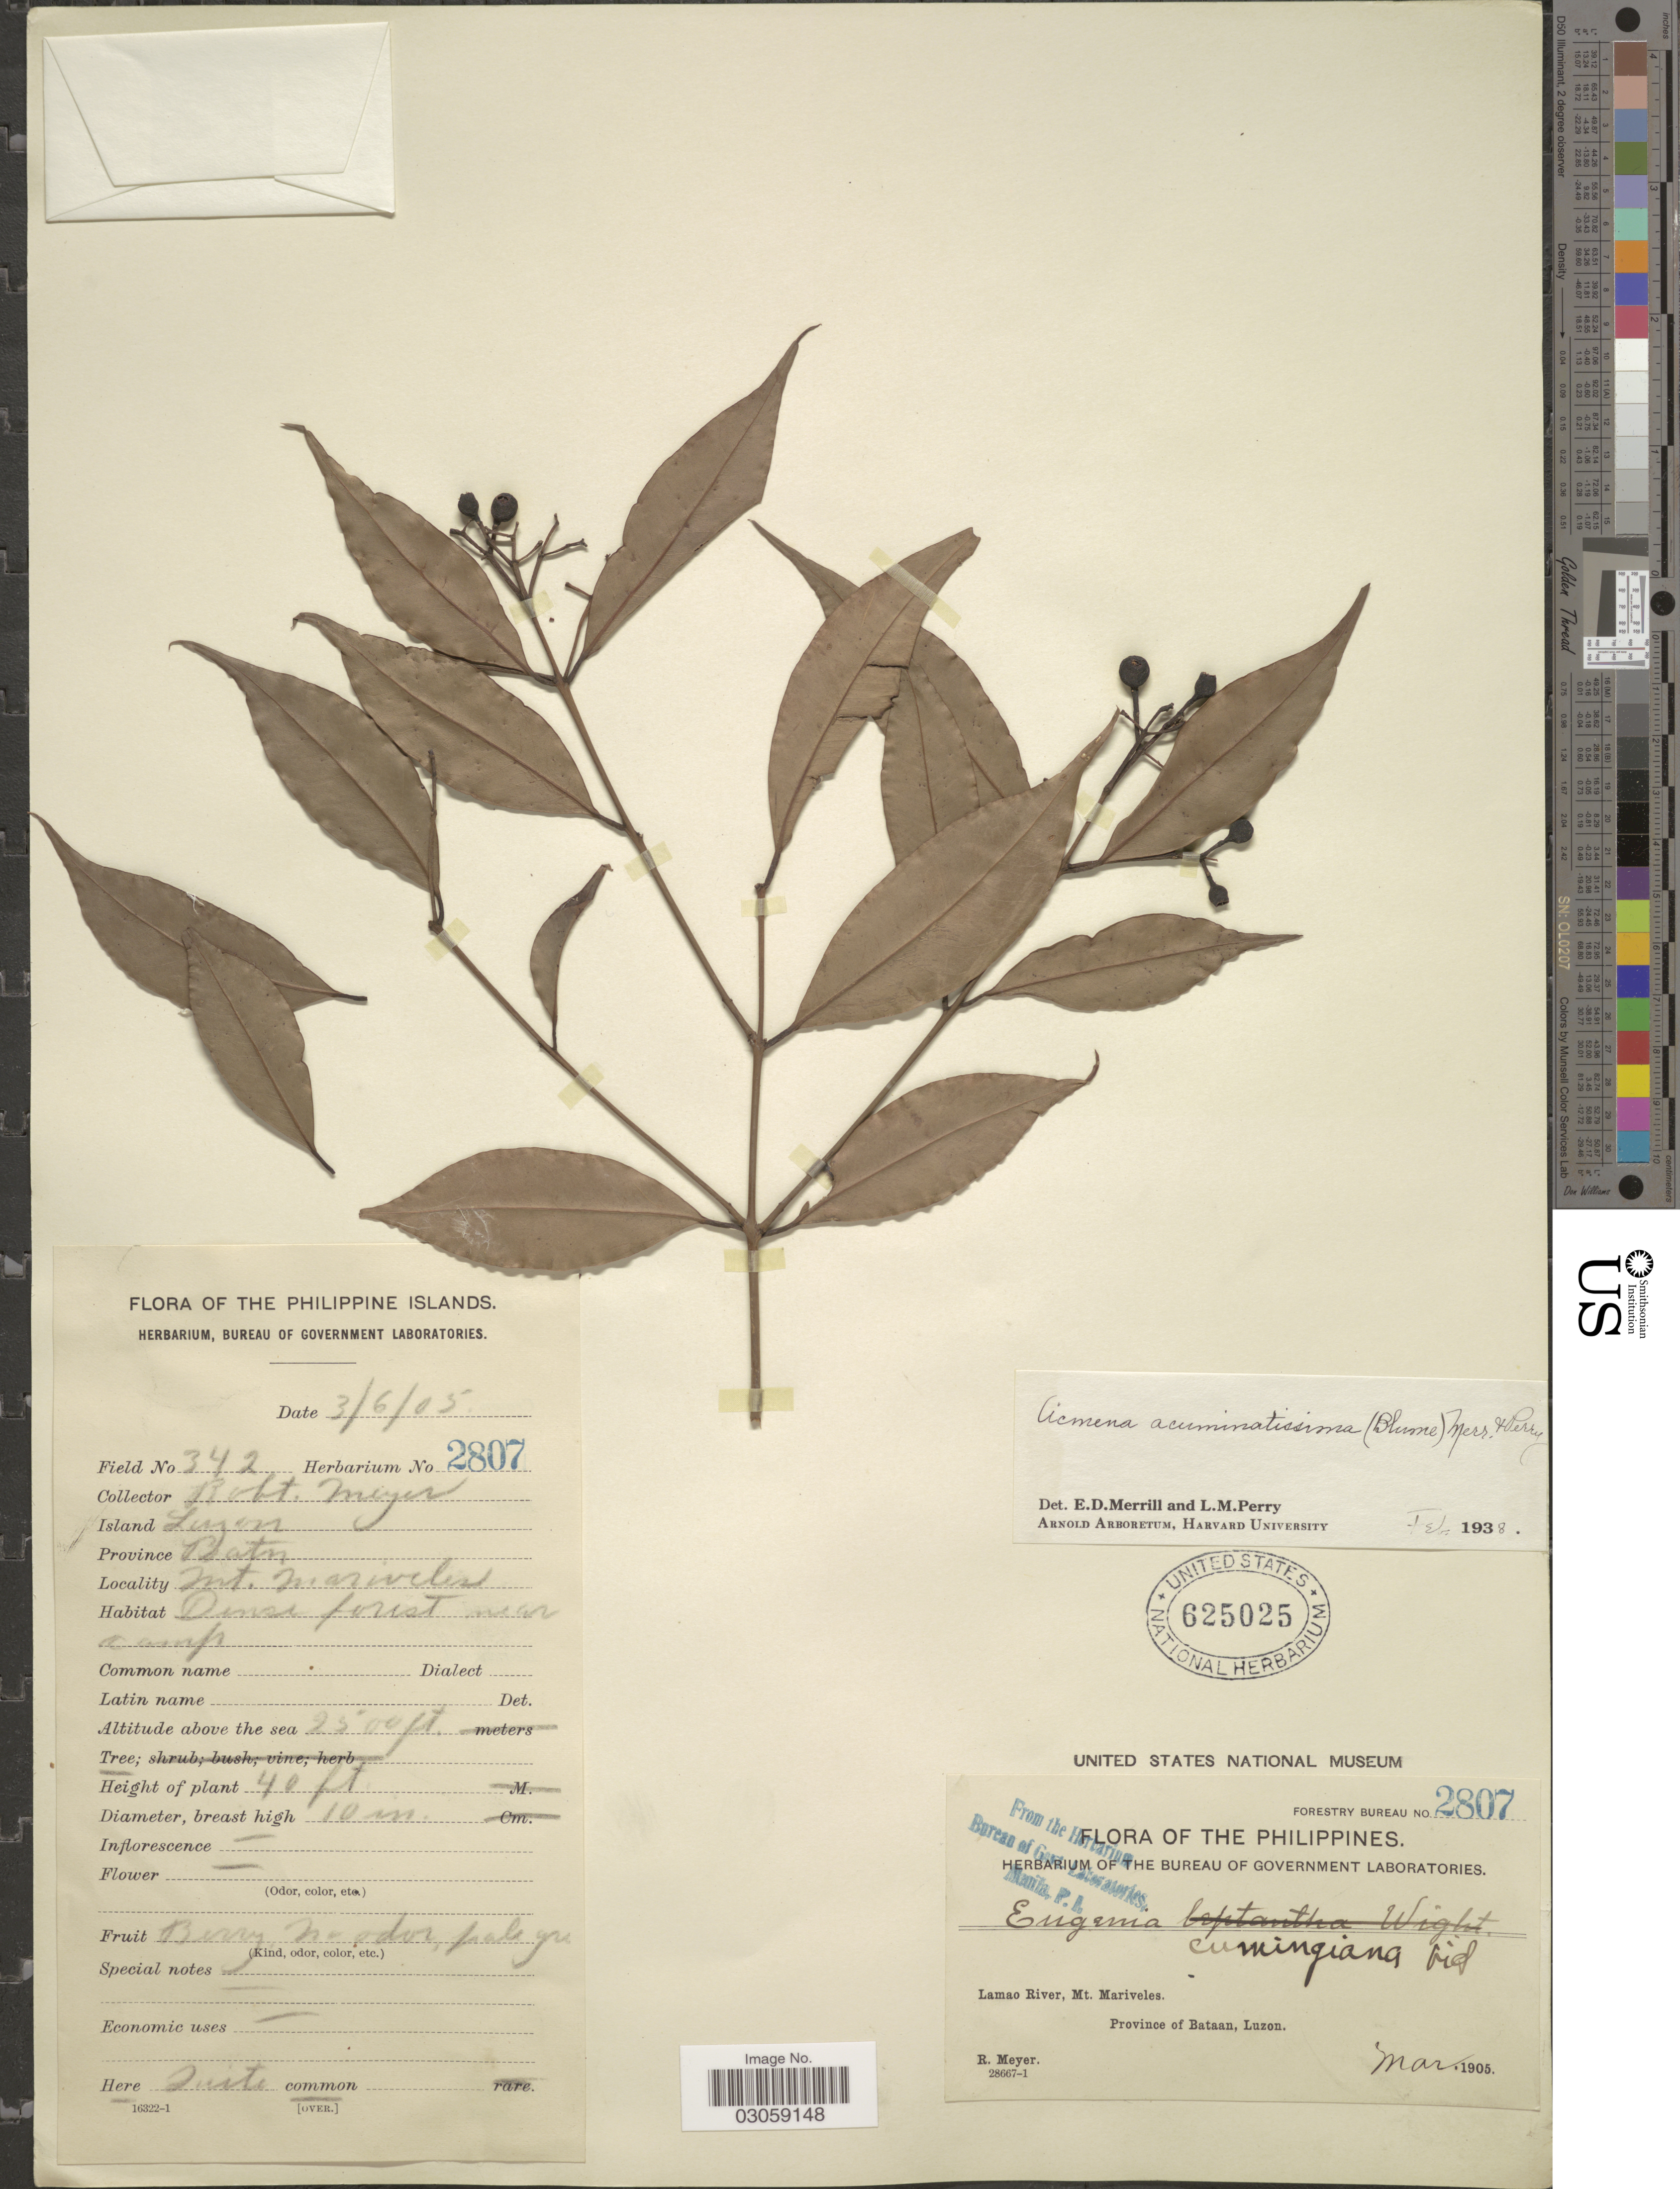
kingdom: Plantae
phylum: Tracheophyta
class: Magnoliopsida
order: Myrtales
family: Myrtaceae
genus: Syzygium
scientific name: Syzygium acuminatissimum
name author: (Blume) DC.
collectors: R. Meyer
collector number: Forestry Bureau 2807/342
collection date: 1905-03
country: Philippines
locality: Lamao River, Mt. Mariveles. Province of Bataan, Island Luzon.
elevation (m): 762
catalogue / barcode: US 625025